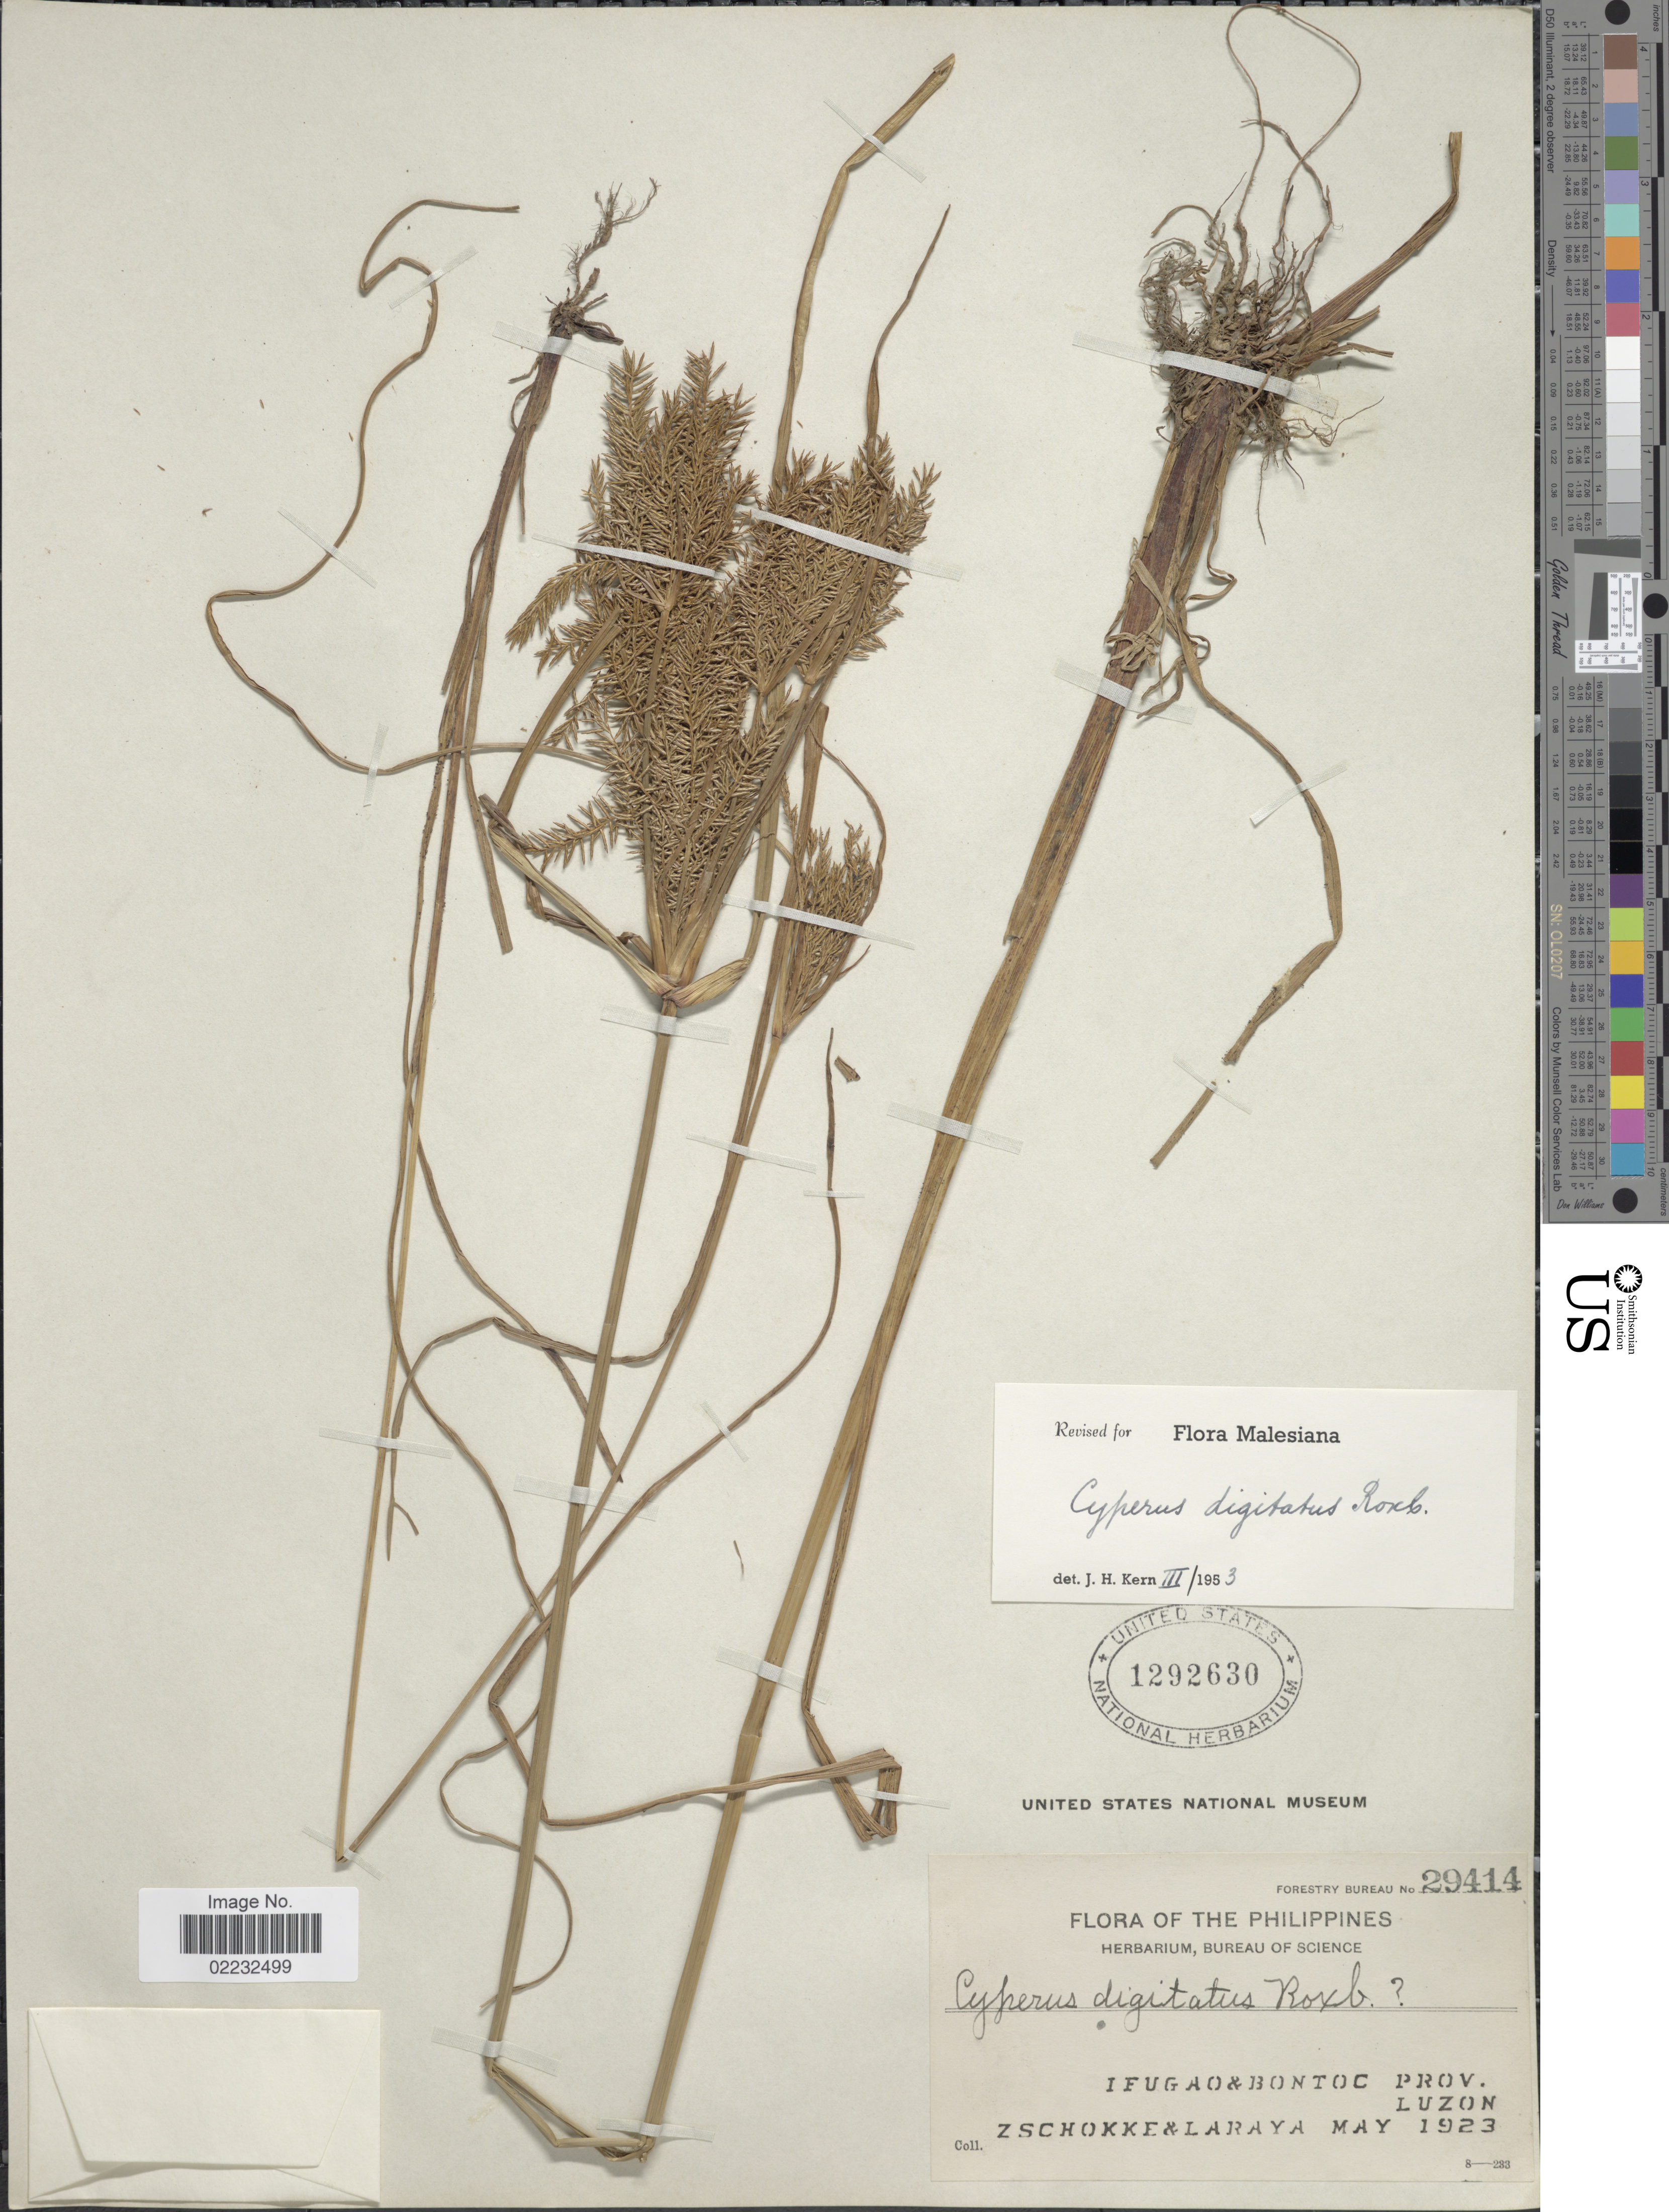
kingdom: Plantae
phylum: Tracheophyta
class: Liliopsida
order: Poales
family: Cyperaceae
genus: Cyperus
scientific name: Cyperus digitatus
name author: Roxb.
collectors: Zschokke & Laraya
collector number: Forestry Bureau 29414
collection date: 1923-05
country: Philippines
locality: Ifugao & Bontoc Prov. Luzon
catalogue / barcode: US 1292630